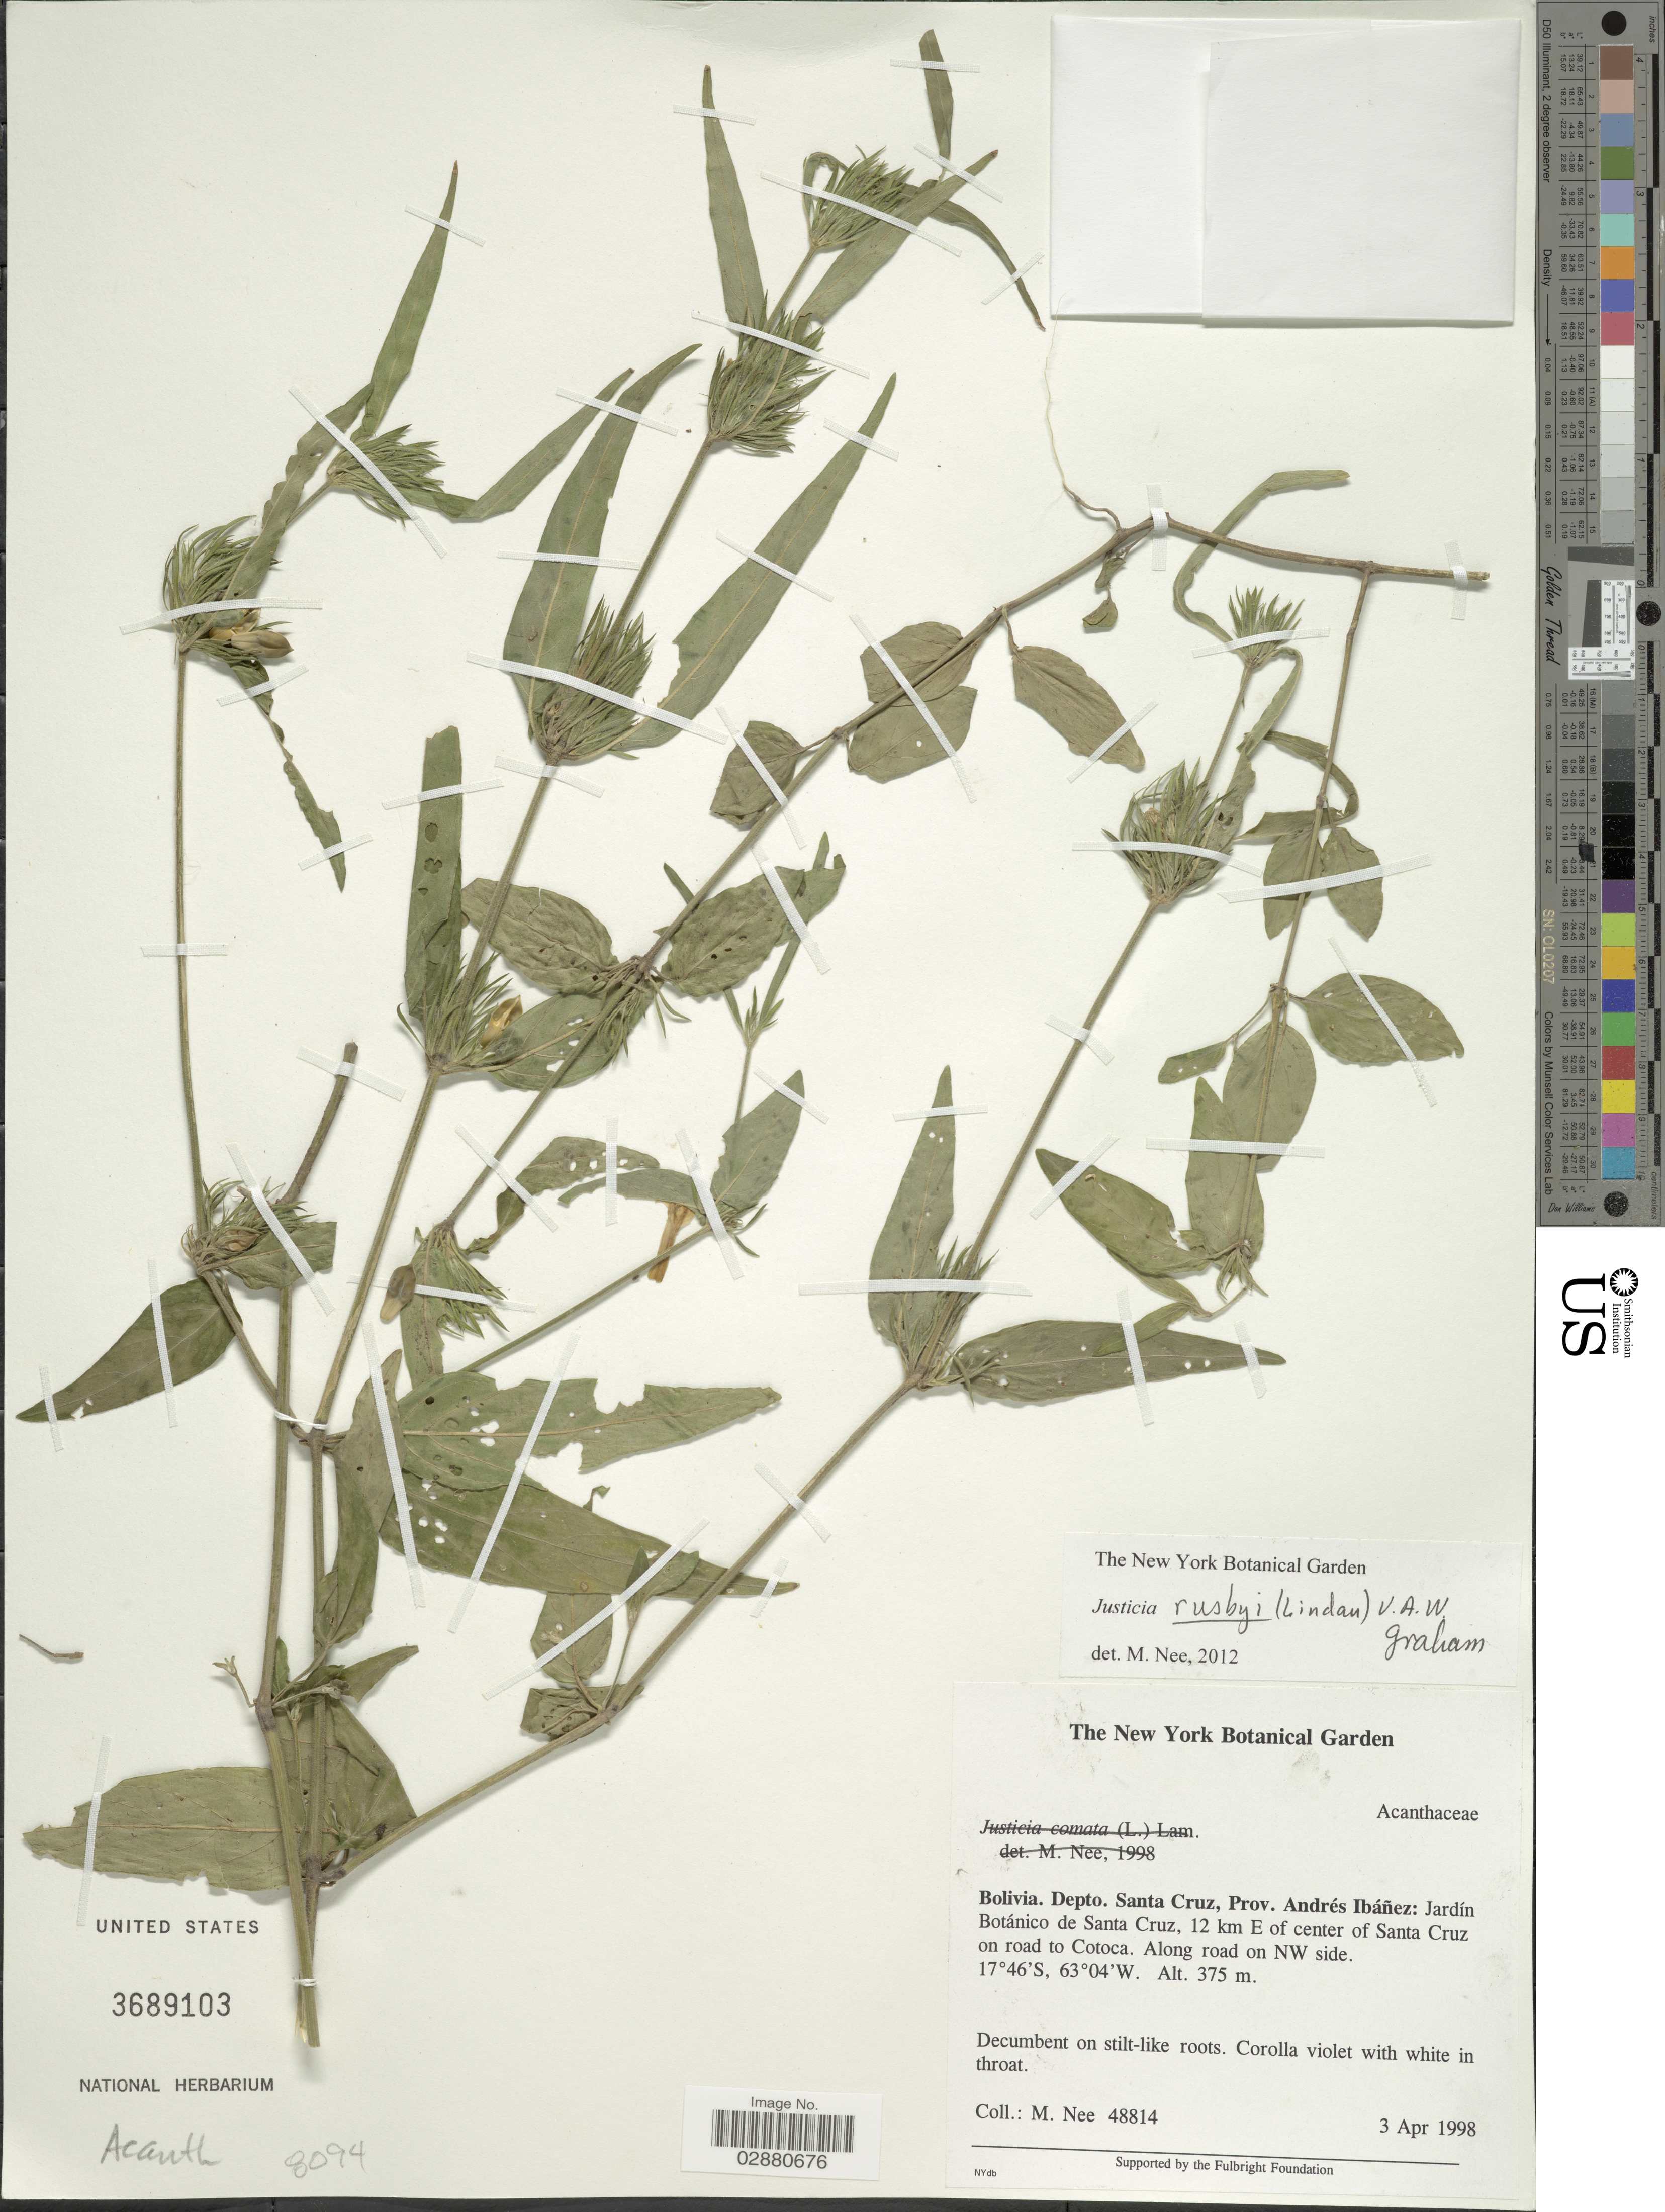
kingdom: Plantae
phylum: Tracheophyta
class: Magnoliopsida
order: Lamiales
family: Acanthaceae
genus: Justicia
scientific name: Justicia rusbyi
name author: (Lindau) V.A.W. Graham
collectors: M. Nee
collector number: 48814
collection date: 1998-04-03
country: Bolivia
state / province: Santa Cruz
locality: Depto. Santa Cruz, Prov. Andrés Ibáñez: Jardín Botánico de Santa Cruz, 12 km E of center of Santa Cruz on road to Cotoca. Along road on NW side.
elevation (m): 375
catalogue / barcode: US 3689103